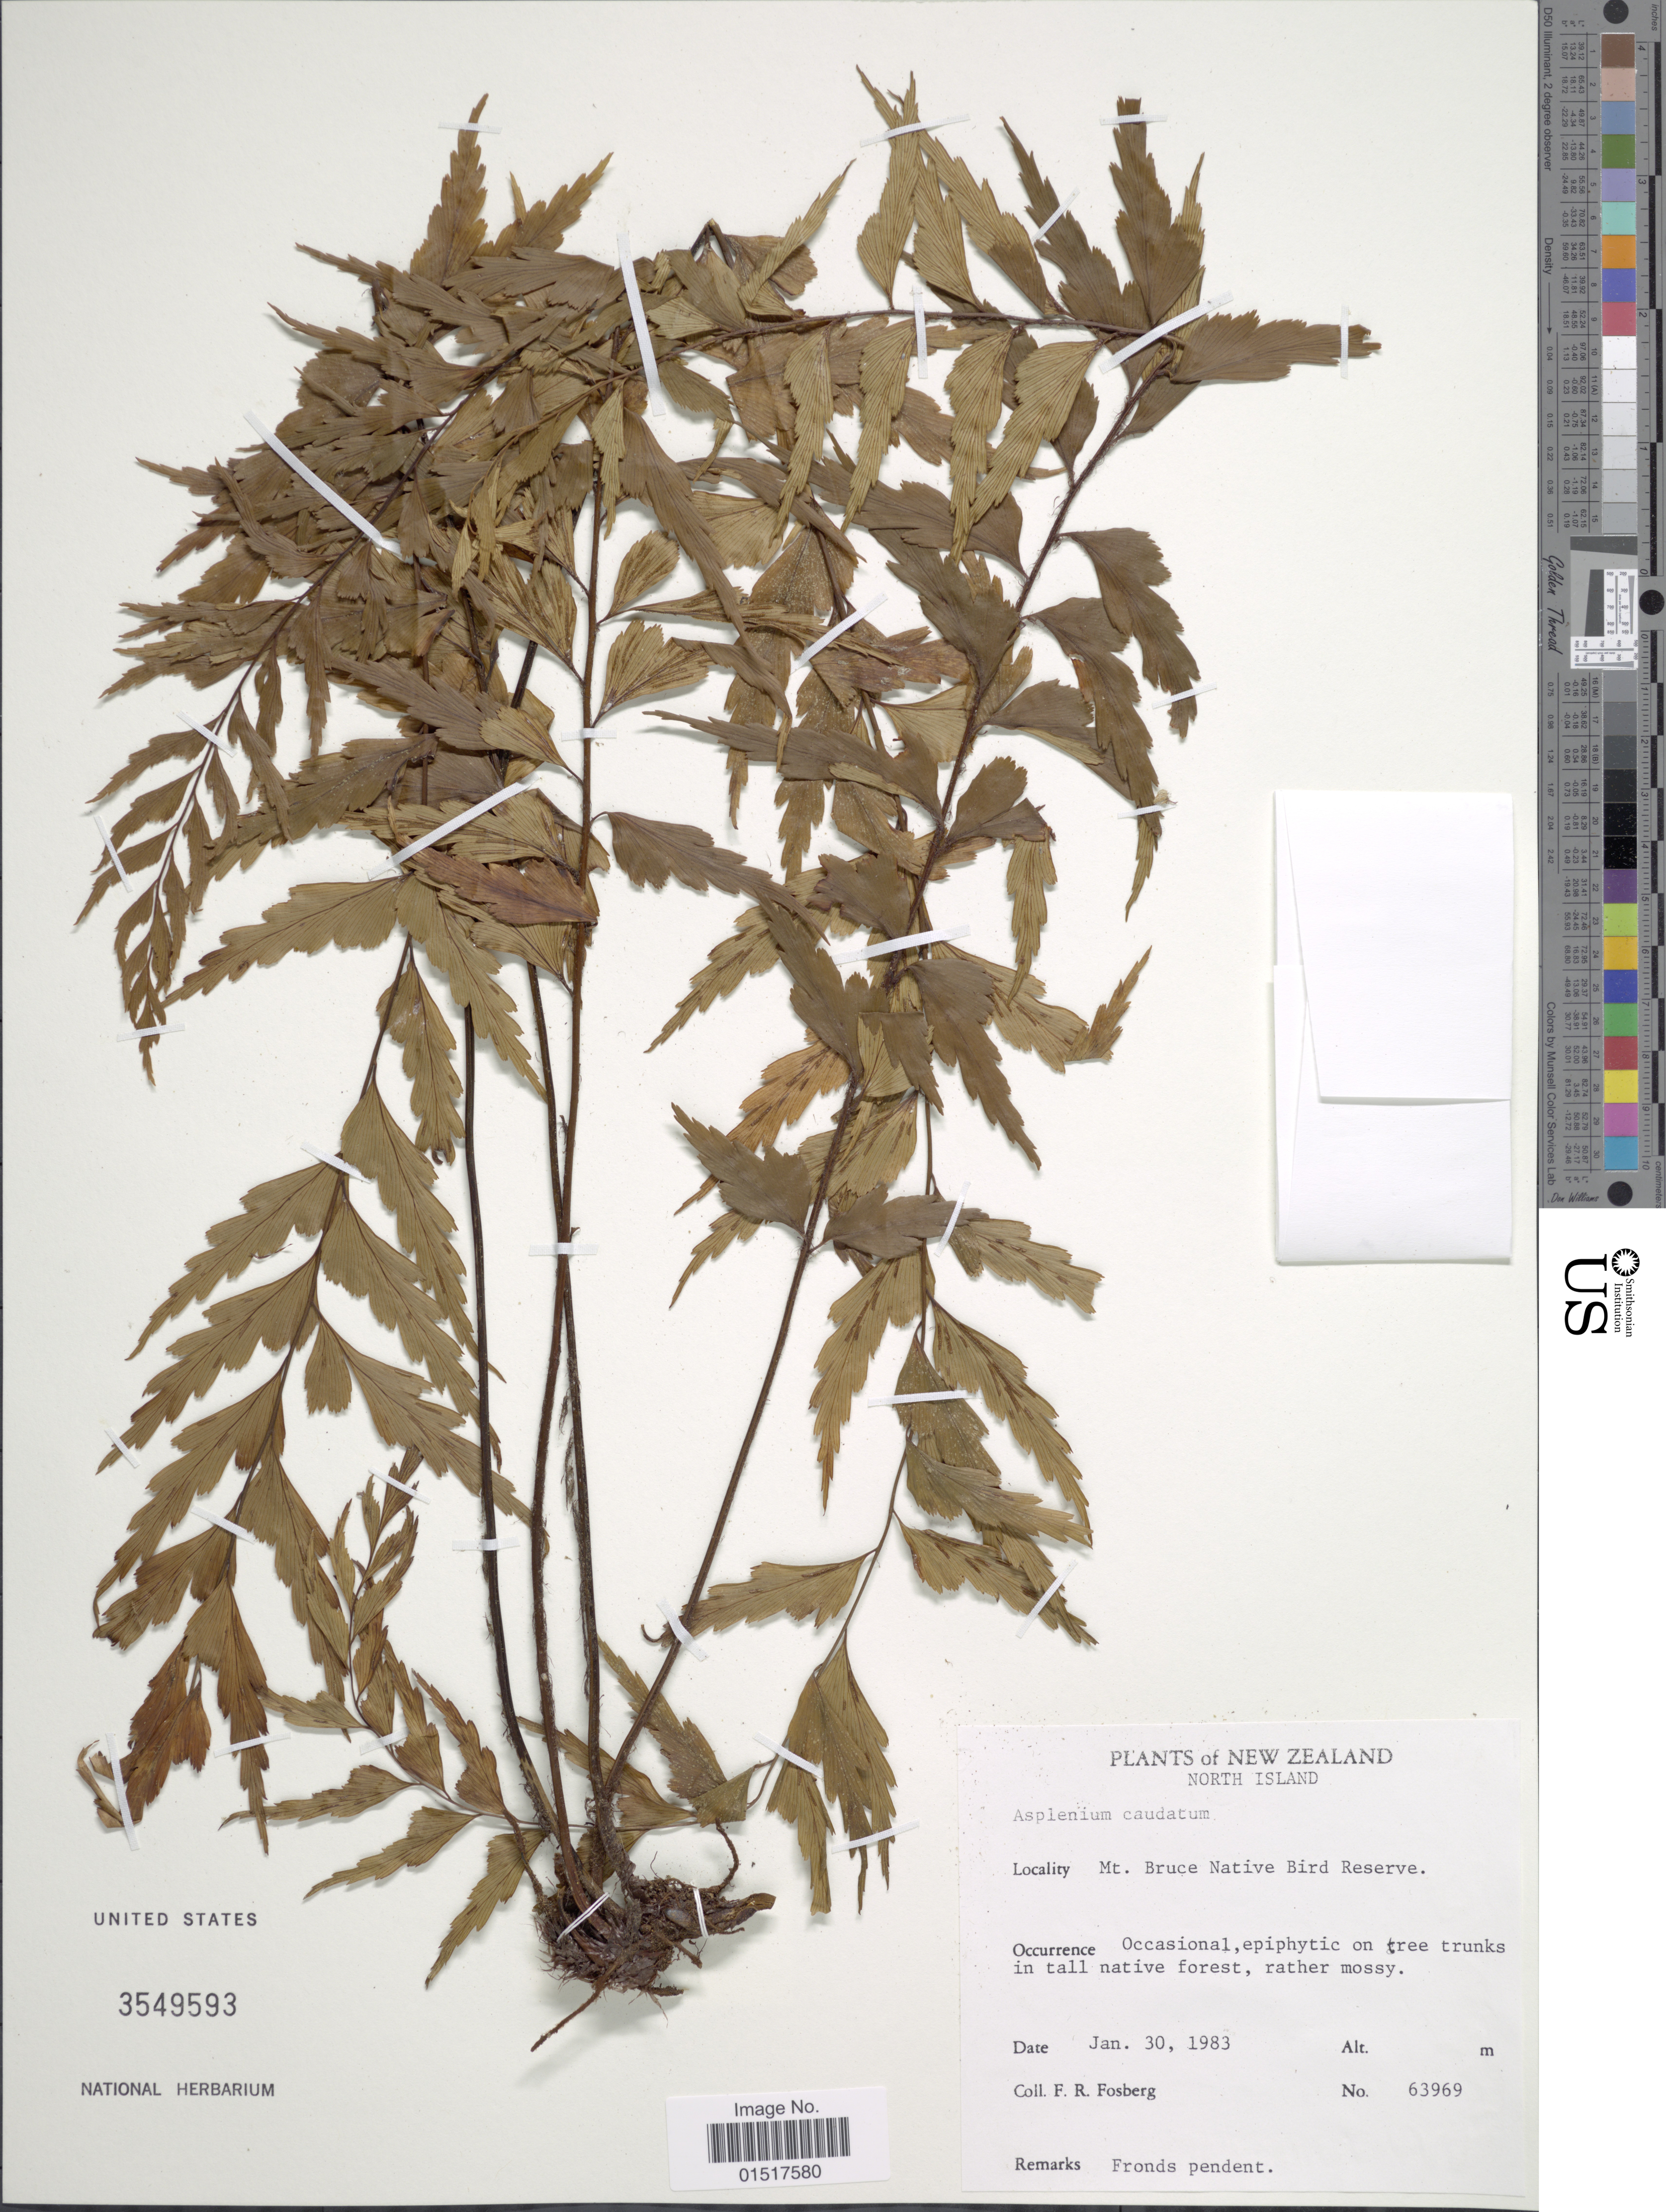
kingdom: Plantae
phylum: Tracheophyta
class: Polypodiopsida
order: Polypodiales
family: Aspleniaceae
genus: Asplenium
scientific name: Asplenium caudatum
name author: G. Forst.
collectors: F. R. Fosberg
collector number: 63969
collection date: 1983-01-30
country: New Zealand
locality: North Island. Mt. Bruce Native Bird Reserve.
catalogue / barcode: US 3549593